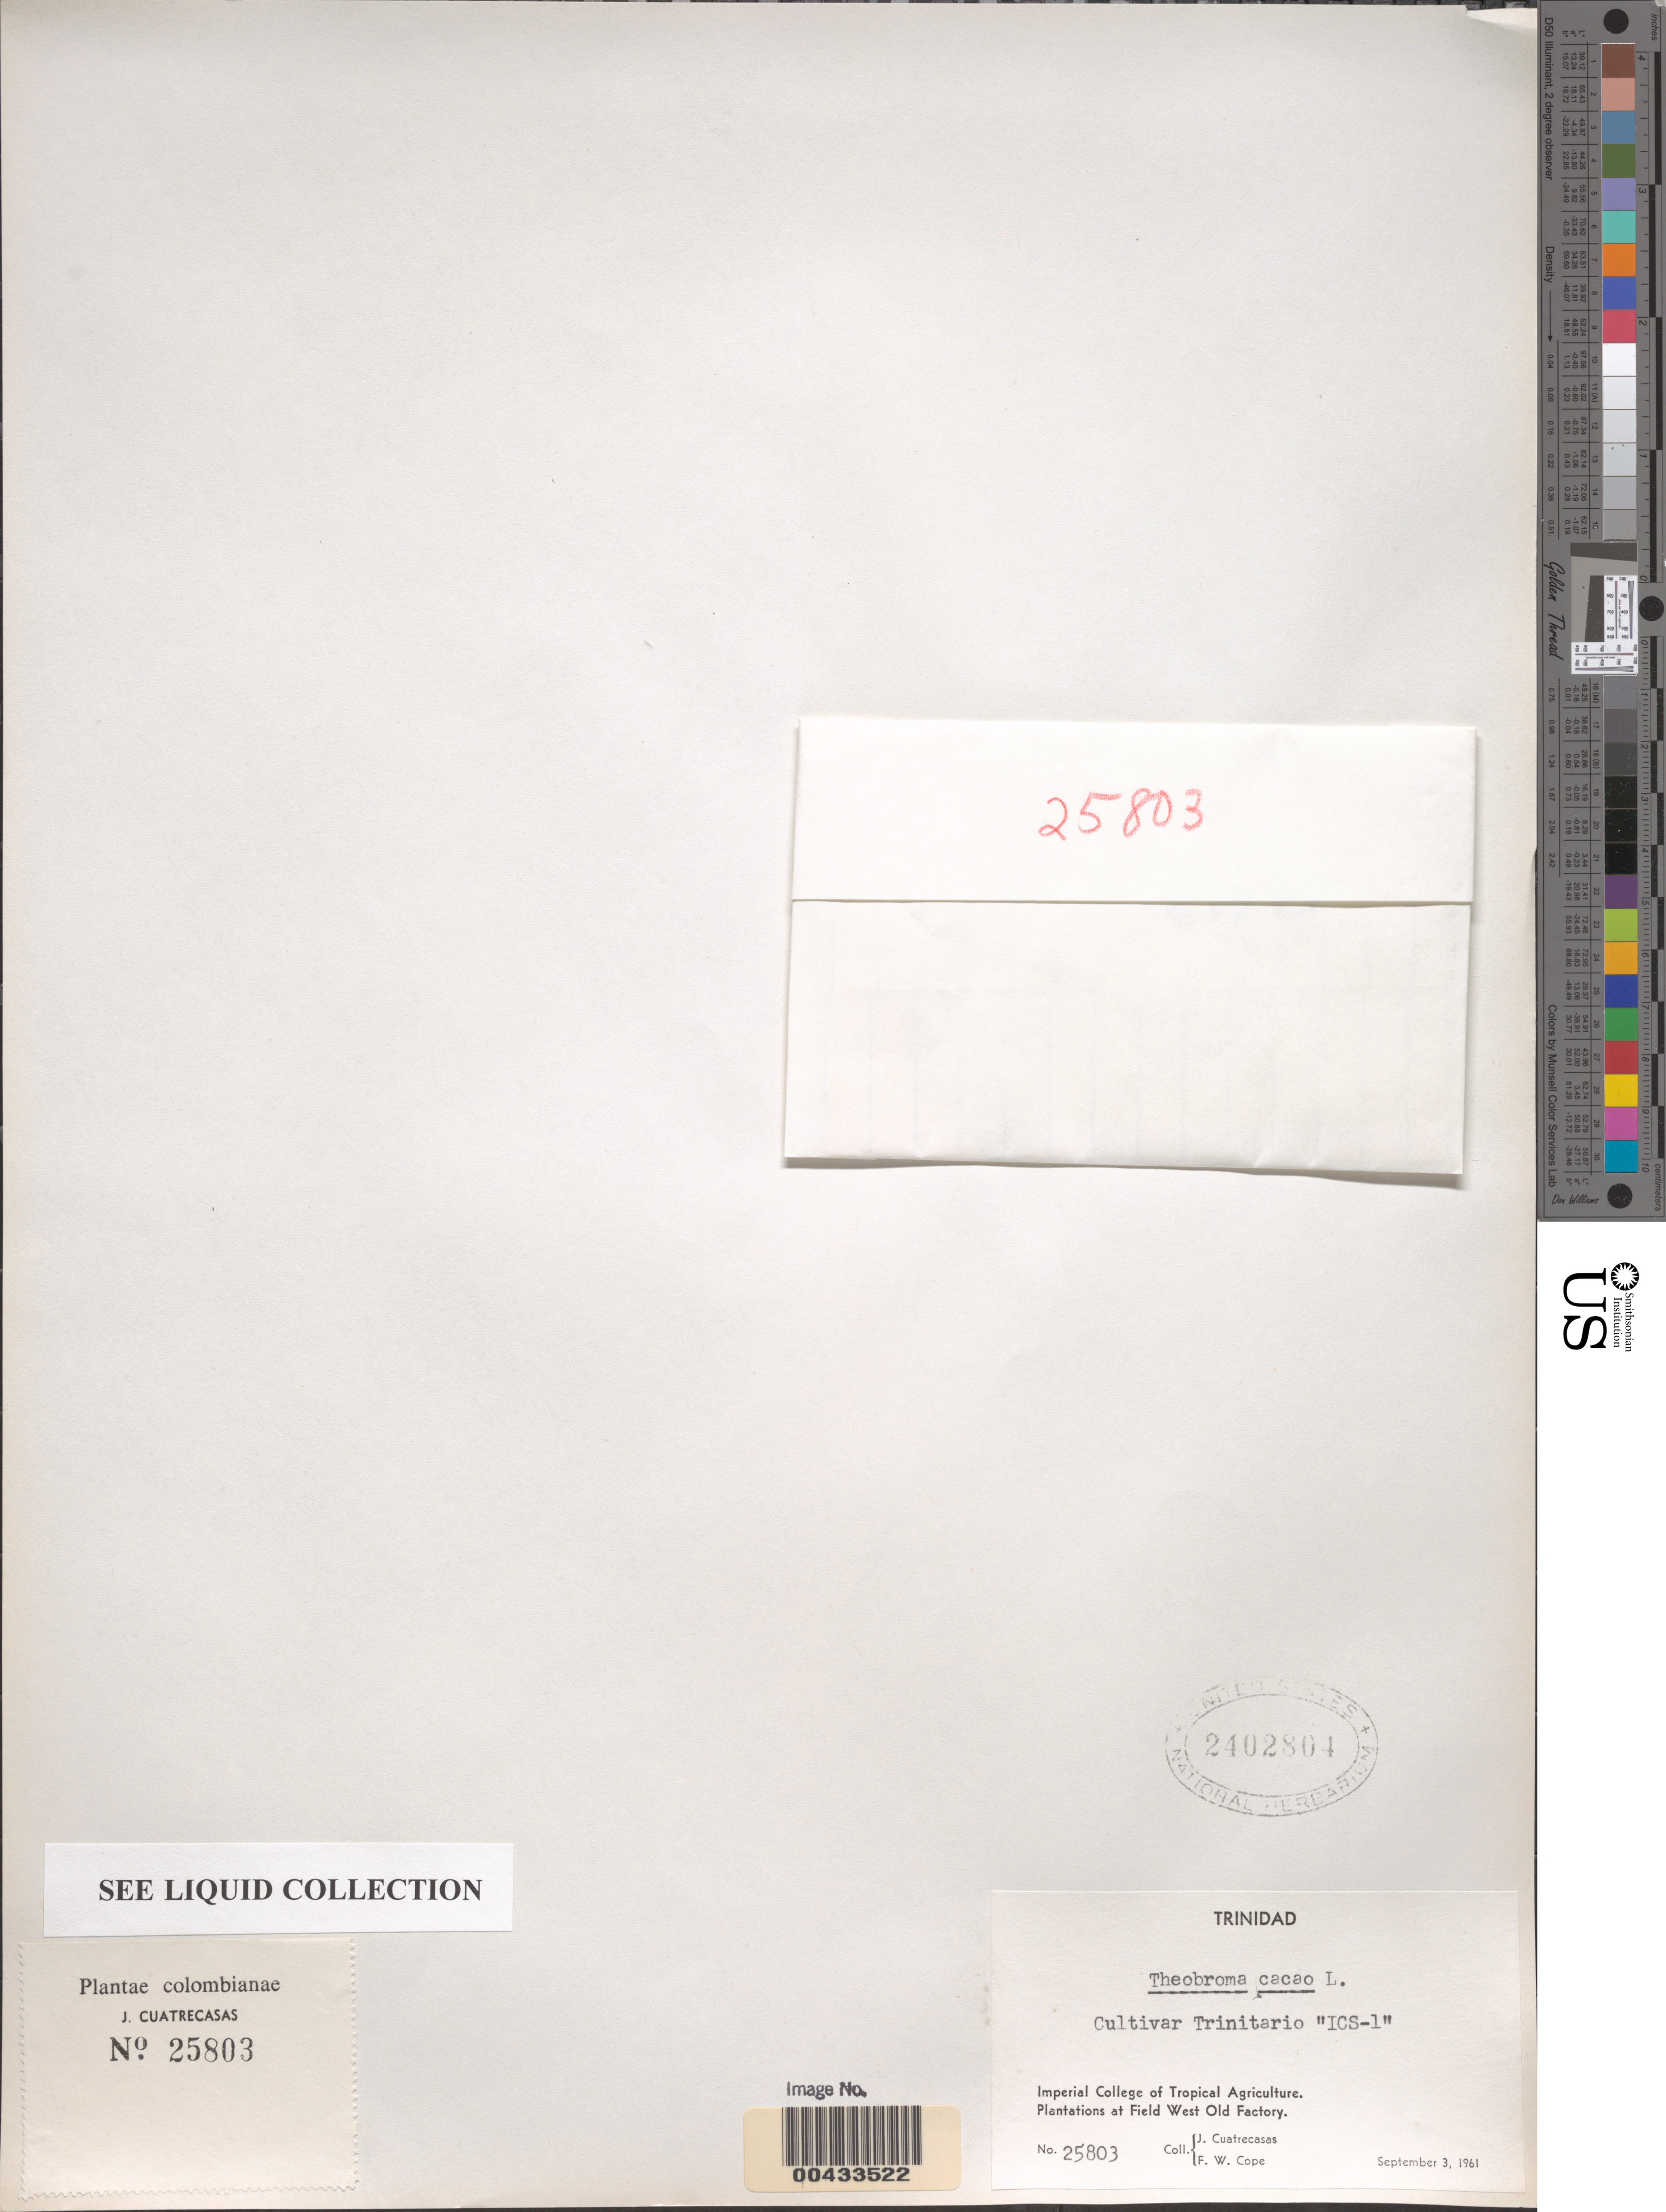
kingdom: Plantae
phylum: Tracheophyta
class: Magnoliopsida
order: Malvales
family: Malvaceae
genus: Theobroma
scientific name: Theobroma cacao 'Trinitario ICS-1'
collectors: J. Cuatrecasas & F. Cope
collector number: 25803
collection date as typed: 03 Sep 1961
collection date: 1961-09-03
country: Trinidad and Tobago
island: Trinidad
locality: Imperial College of Tropical Agriculture. Plantations at Field West Old Factory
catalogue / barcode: US 2402804